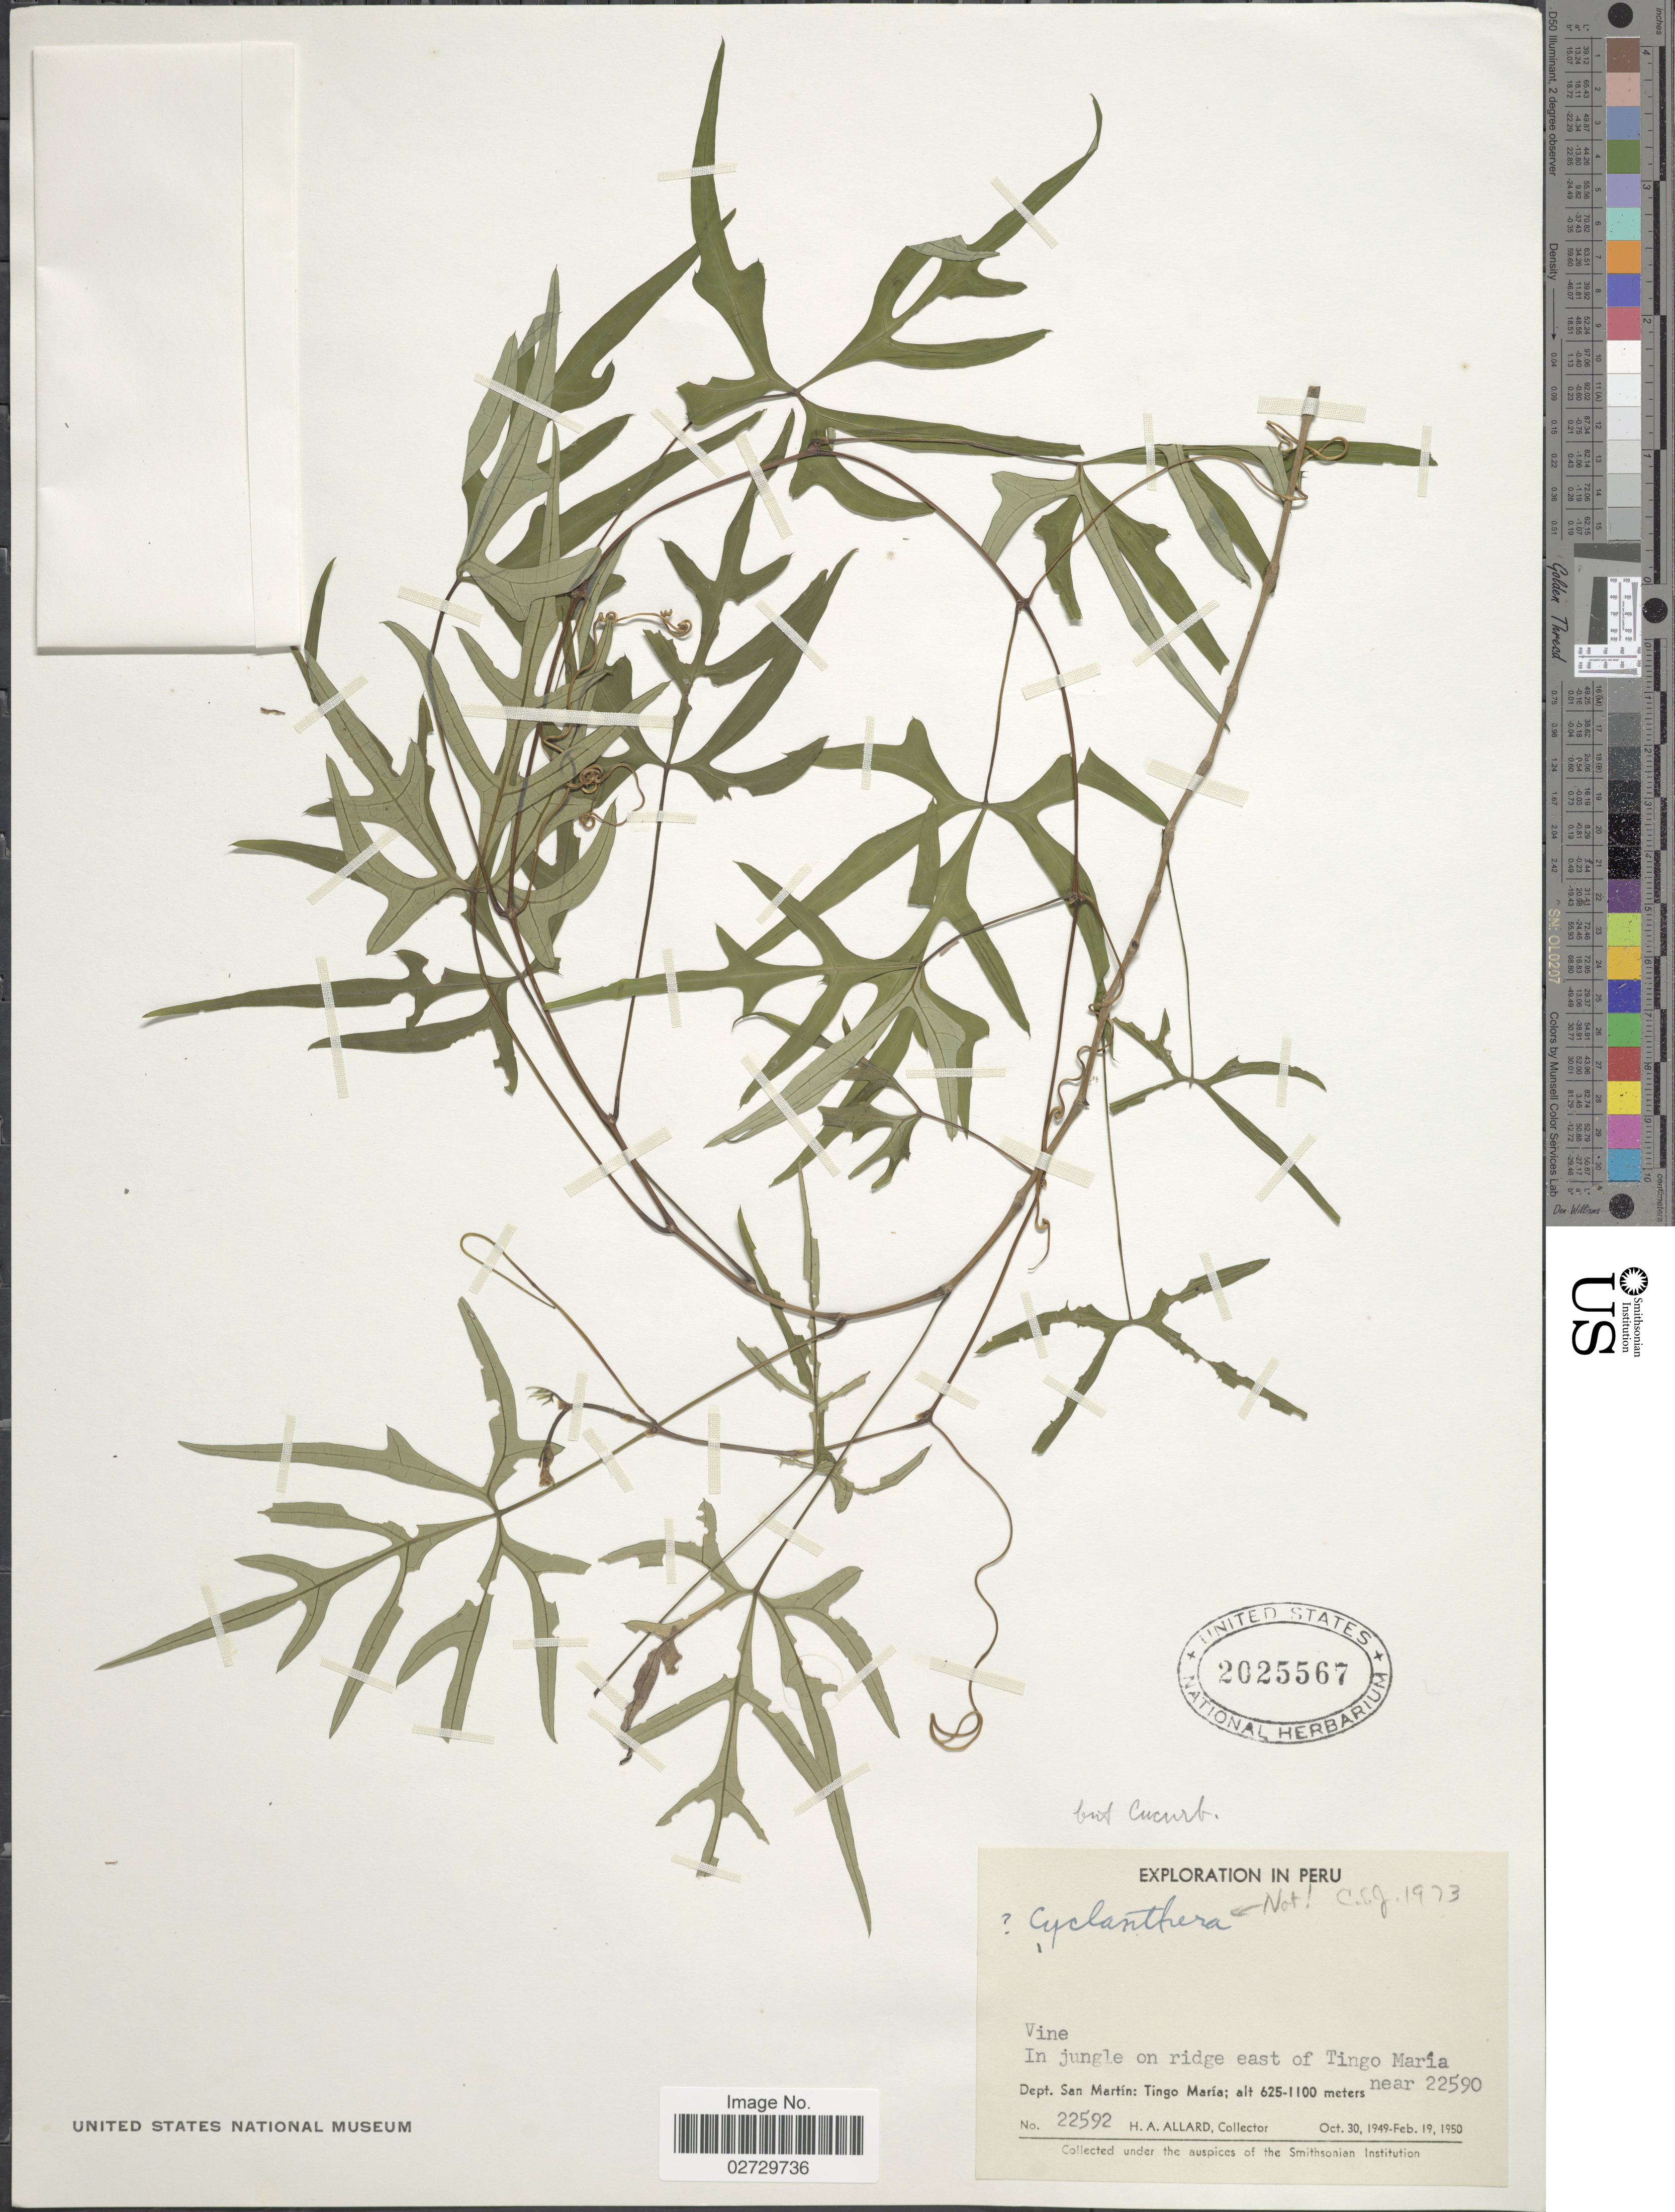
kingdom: Plantae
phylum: Tracheophyta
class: Magnoliopsida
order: Cucurbitales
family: Cucurbitaceae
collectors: H. A. Allard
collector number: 22592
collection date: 1949-10-30/1950-02-19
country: Peru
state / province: San Martín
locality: In jungle on ridge east of Tingo Maria. Dept. San Martin: Tingo Maria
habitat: in jungle on ridge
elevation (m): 625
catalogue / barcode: US 2025567